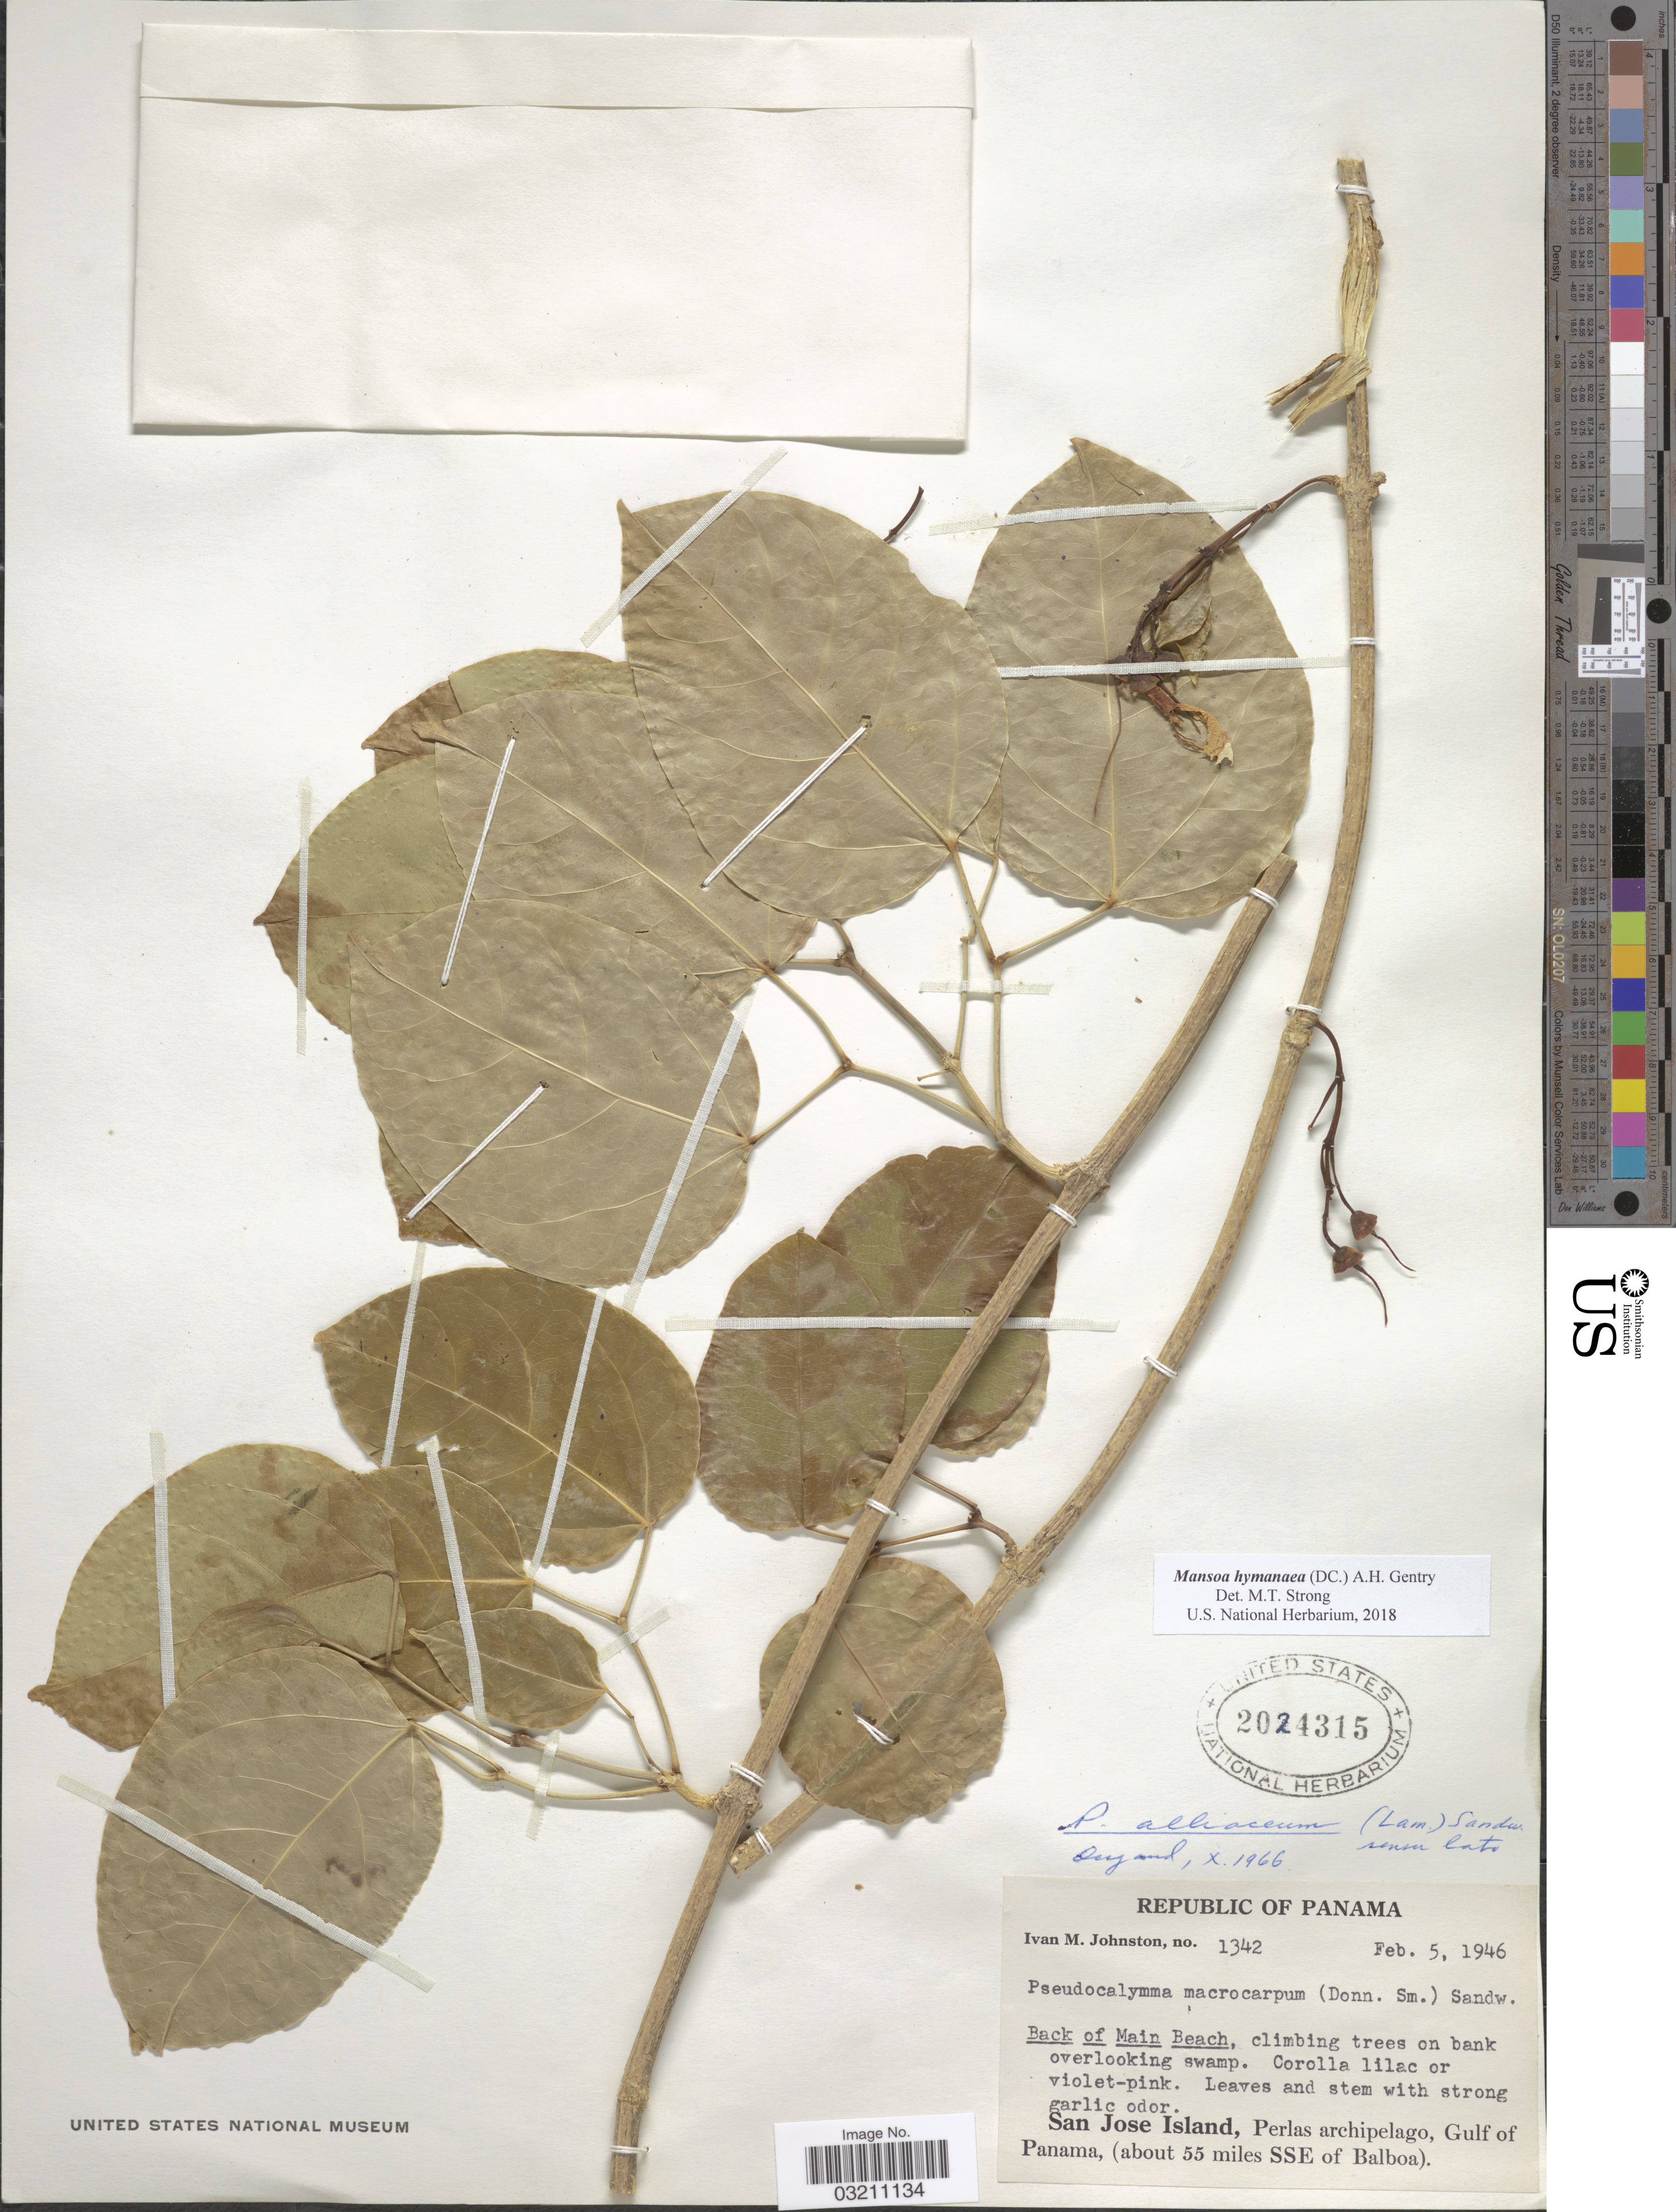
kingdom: Plantae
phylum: Tracheophyta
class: Magnoliopsida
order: Lamiales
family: Bignoniaceae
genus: Mansoa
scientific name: Mansoa hymenaea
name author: (DC.) A.H. Gentry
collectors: I.M. Johnston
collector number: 1342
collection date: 1946-02-05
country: Panama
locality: Back of Main Beach. San Jose Island, Perlas archipelago, Gulf of Panama, (about 55 miles SSE of Balboa).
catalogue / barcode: US 2024315